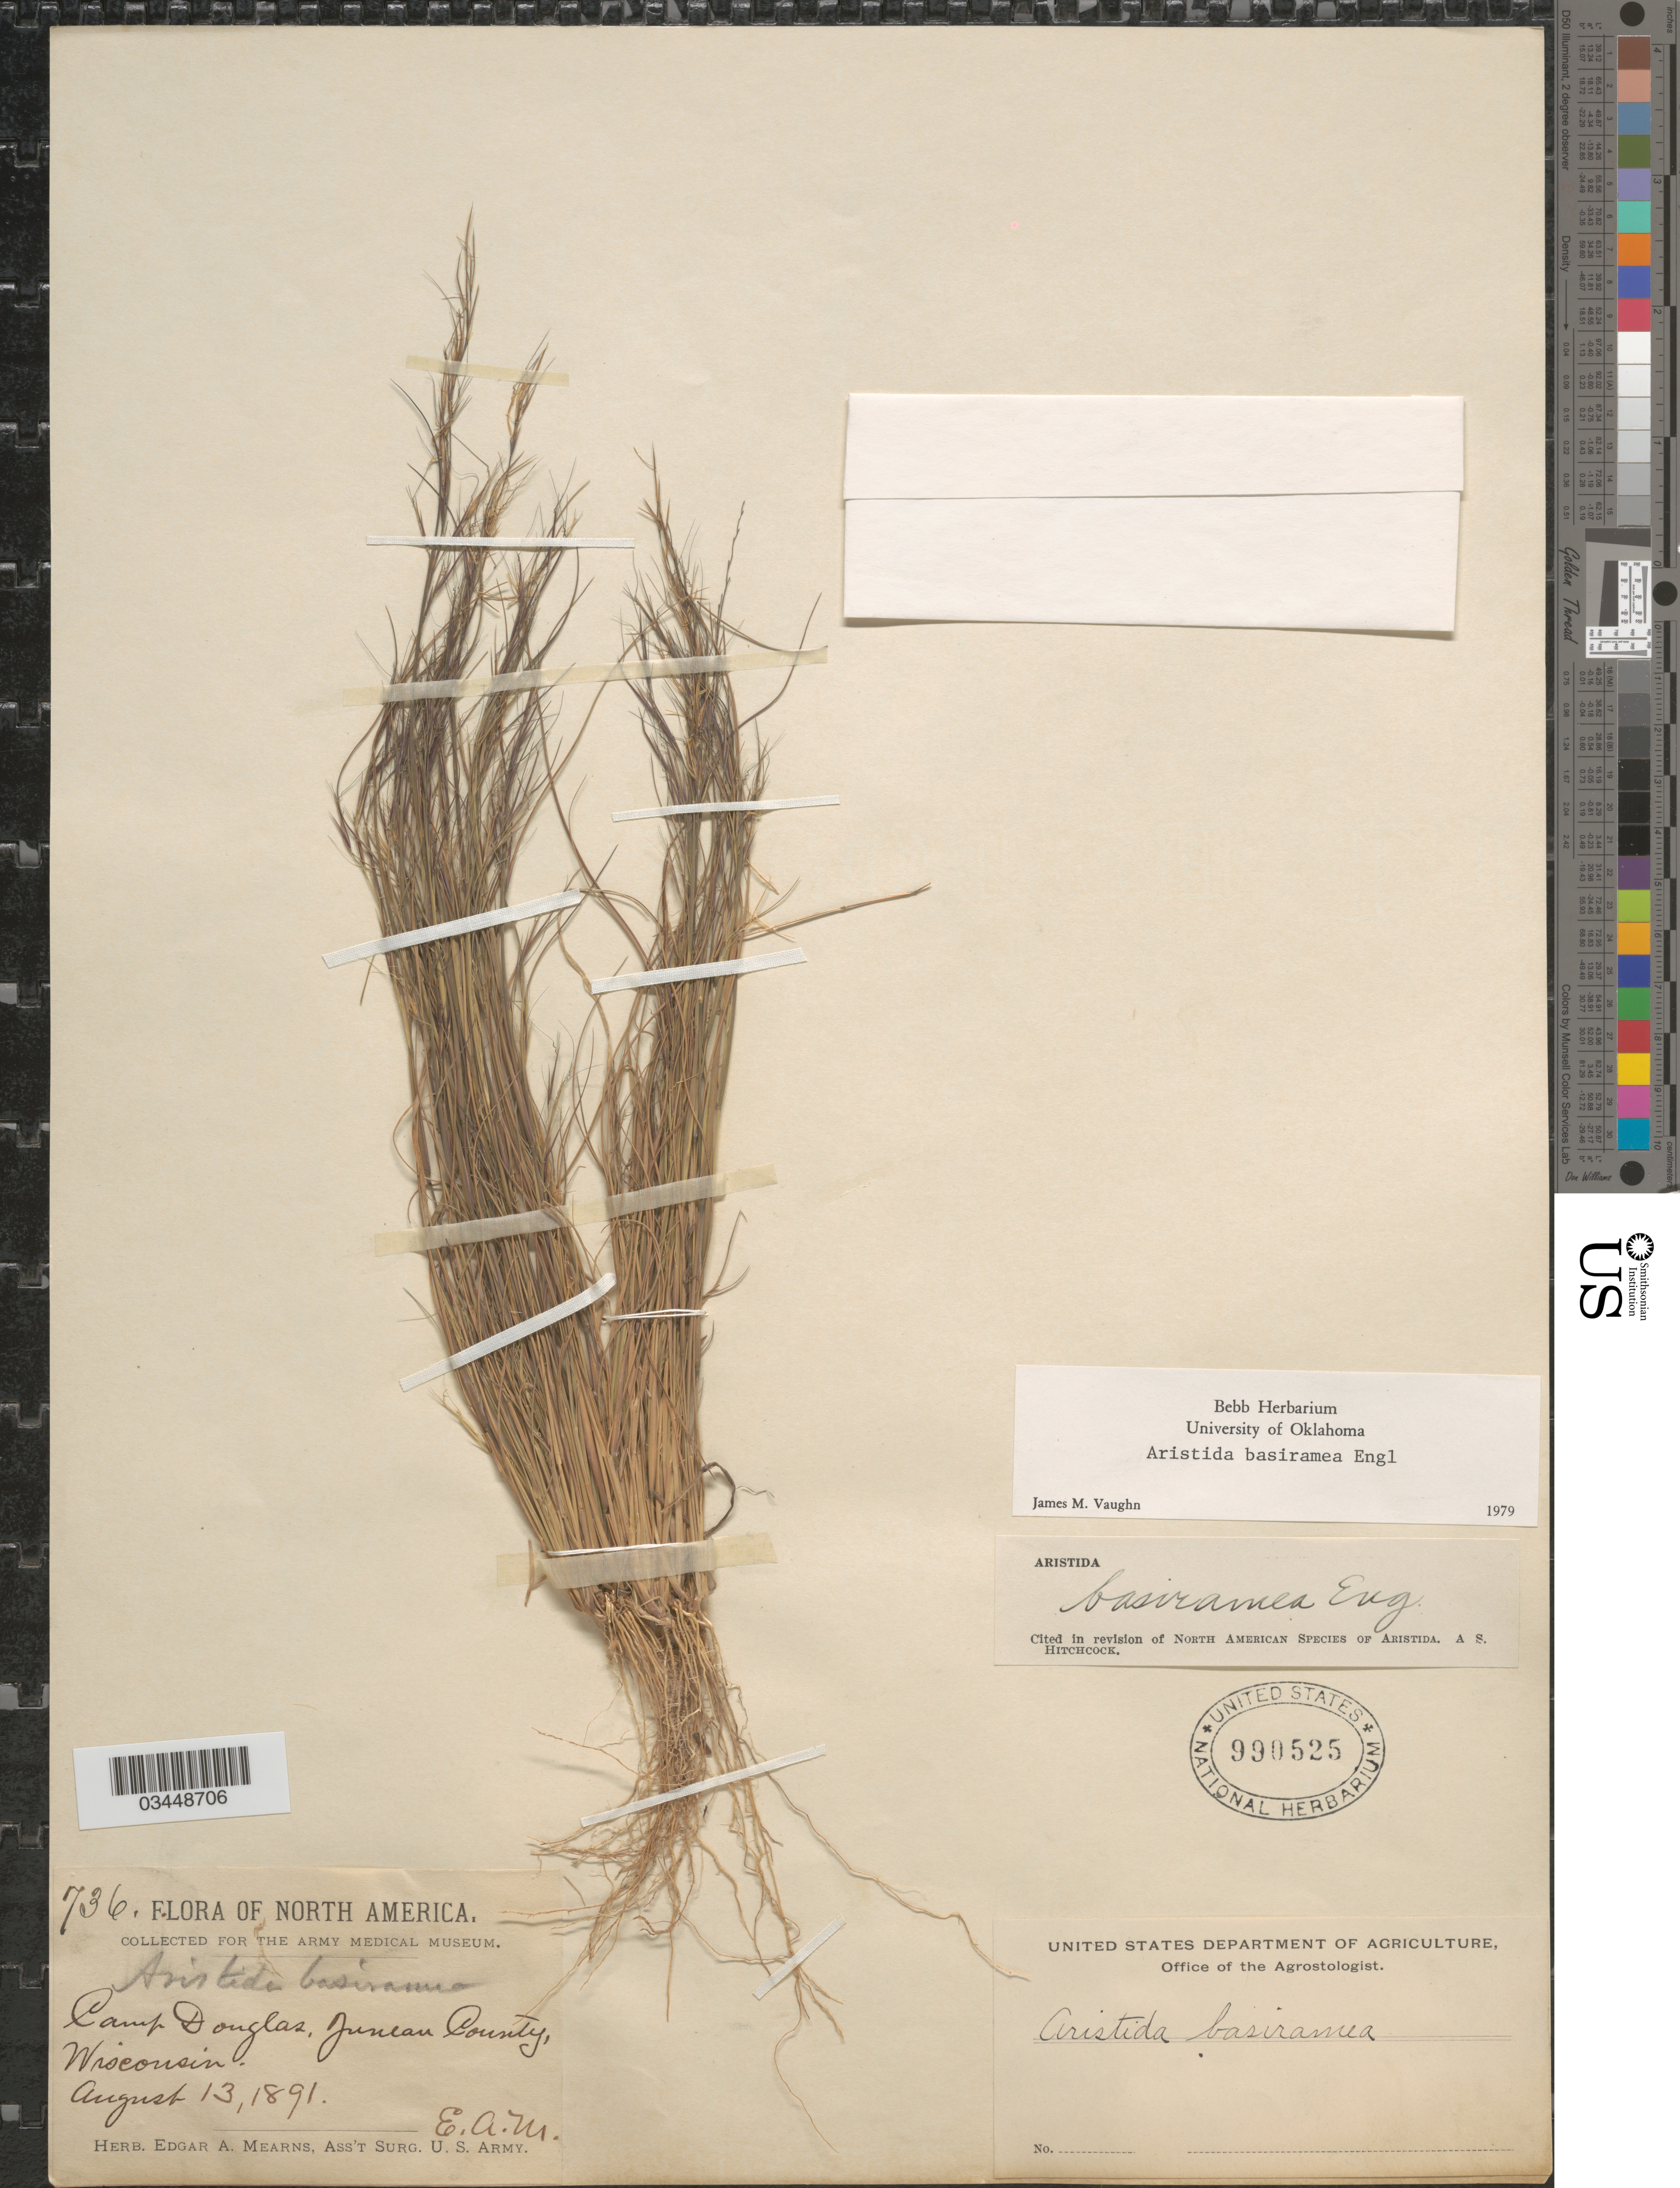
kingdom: Plantae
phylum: Tracheophyta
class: Liliopsida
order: Poales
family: Poaceae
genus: Aristida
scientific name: Aristida basiramea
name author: Engelm. ex Vasey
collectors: E. A. Mearns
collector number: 736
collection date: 1891-08-13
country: United States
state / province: Wisconsin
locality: Camp Douglas, Junean County.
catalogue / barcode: US 990525